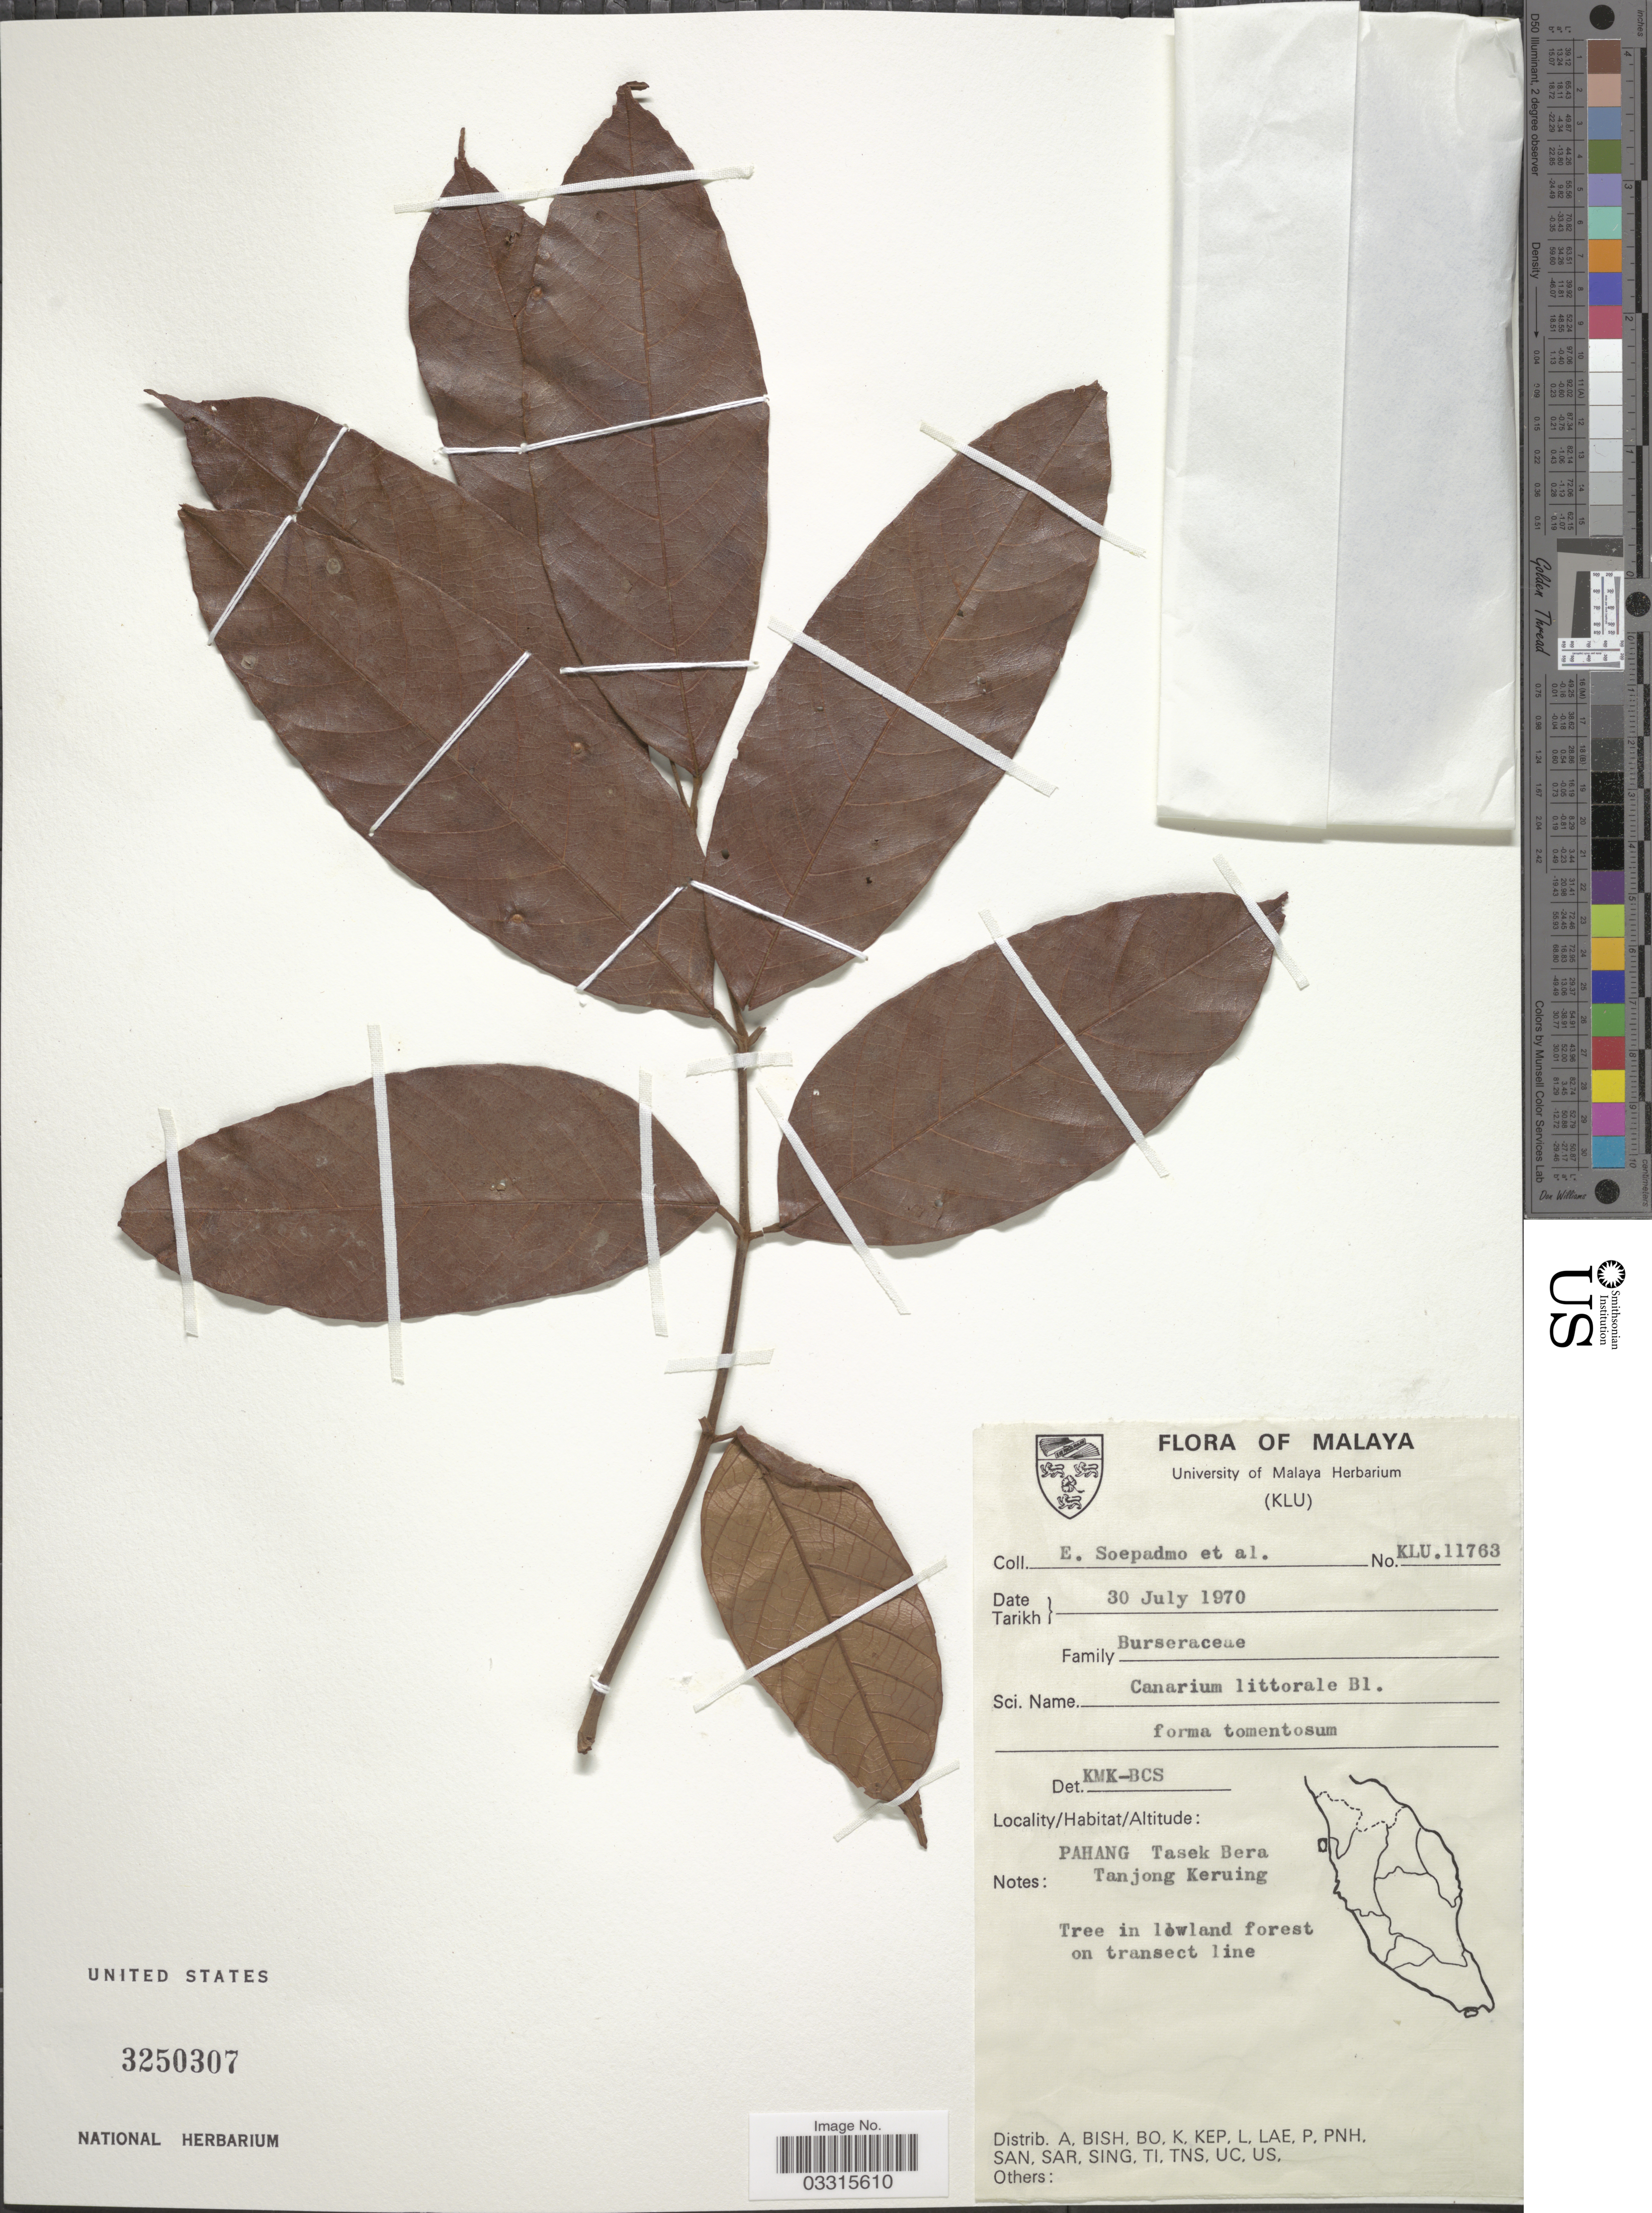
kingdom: Plantae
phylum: Tracheophyta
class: Magnoliopsida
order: Sapindales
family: Burseraceae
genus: Canarium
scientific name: Canarium littorale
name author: Blume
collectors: E. Soepadmo & et al.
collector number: KLU 11763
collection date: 1970-07-30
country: Malaysia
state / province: Pahang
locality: Tasek Bera Tanjong Keruing.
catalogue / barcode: US 3250307